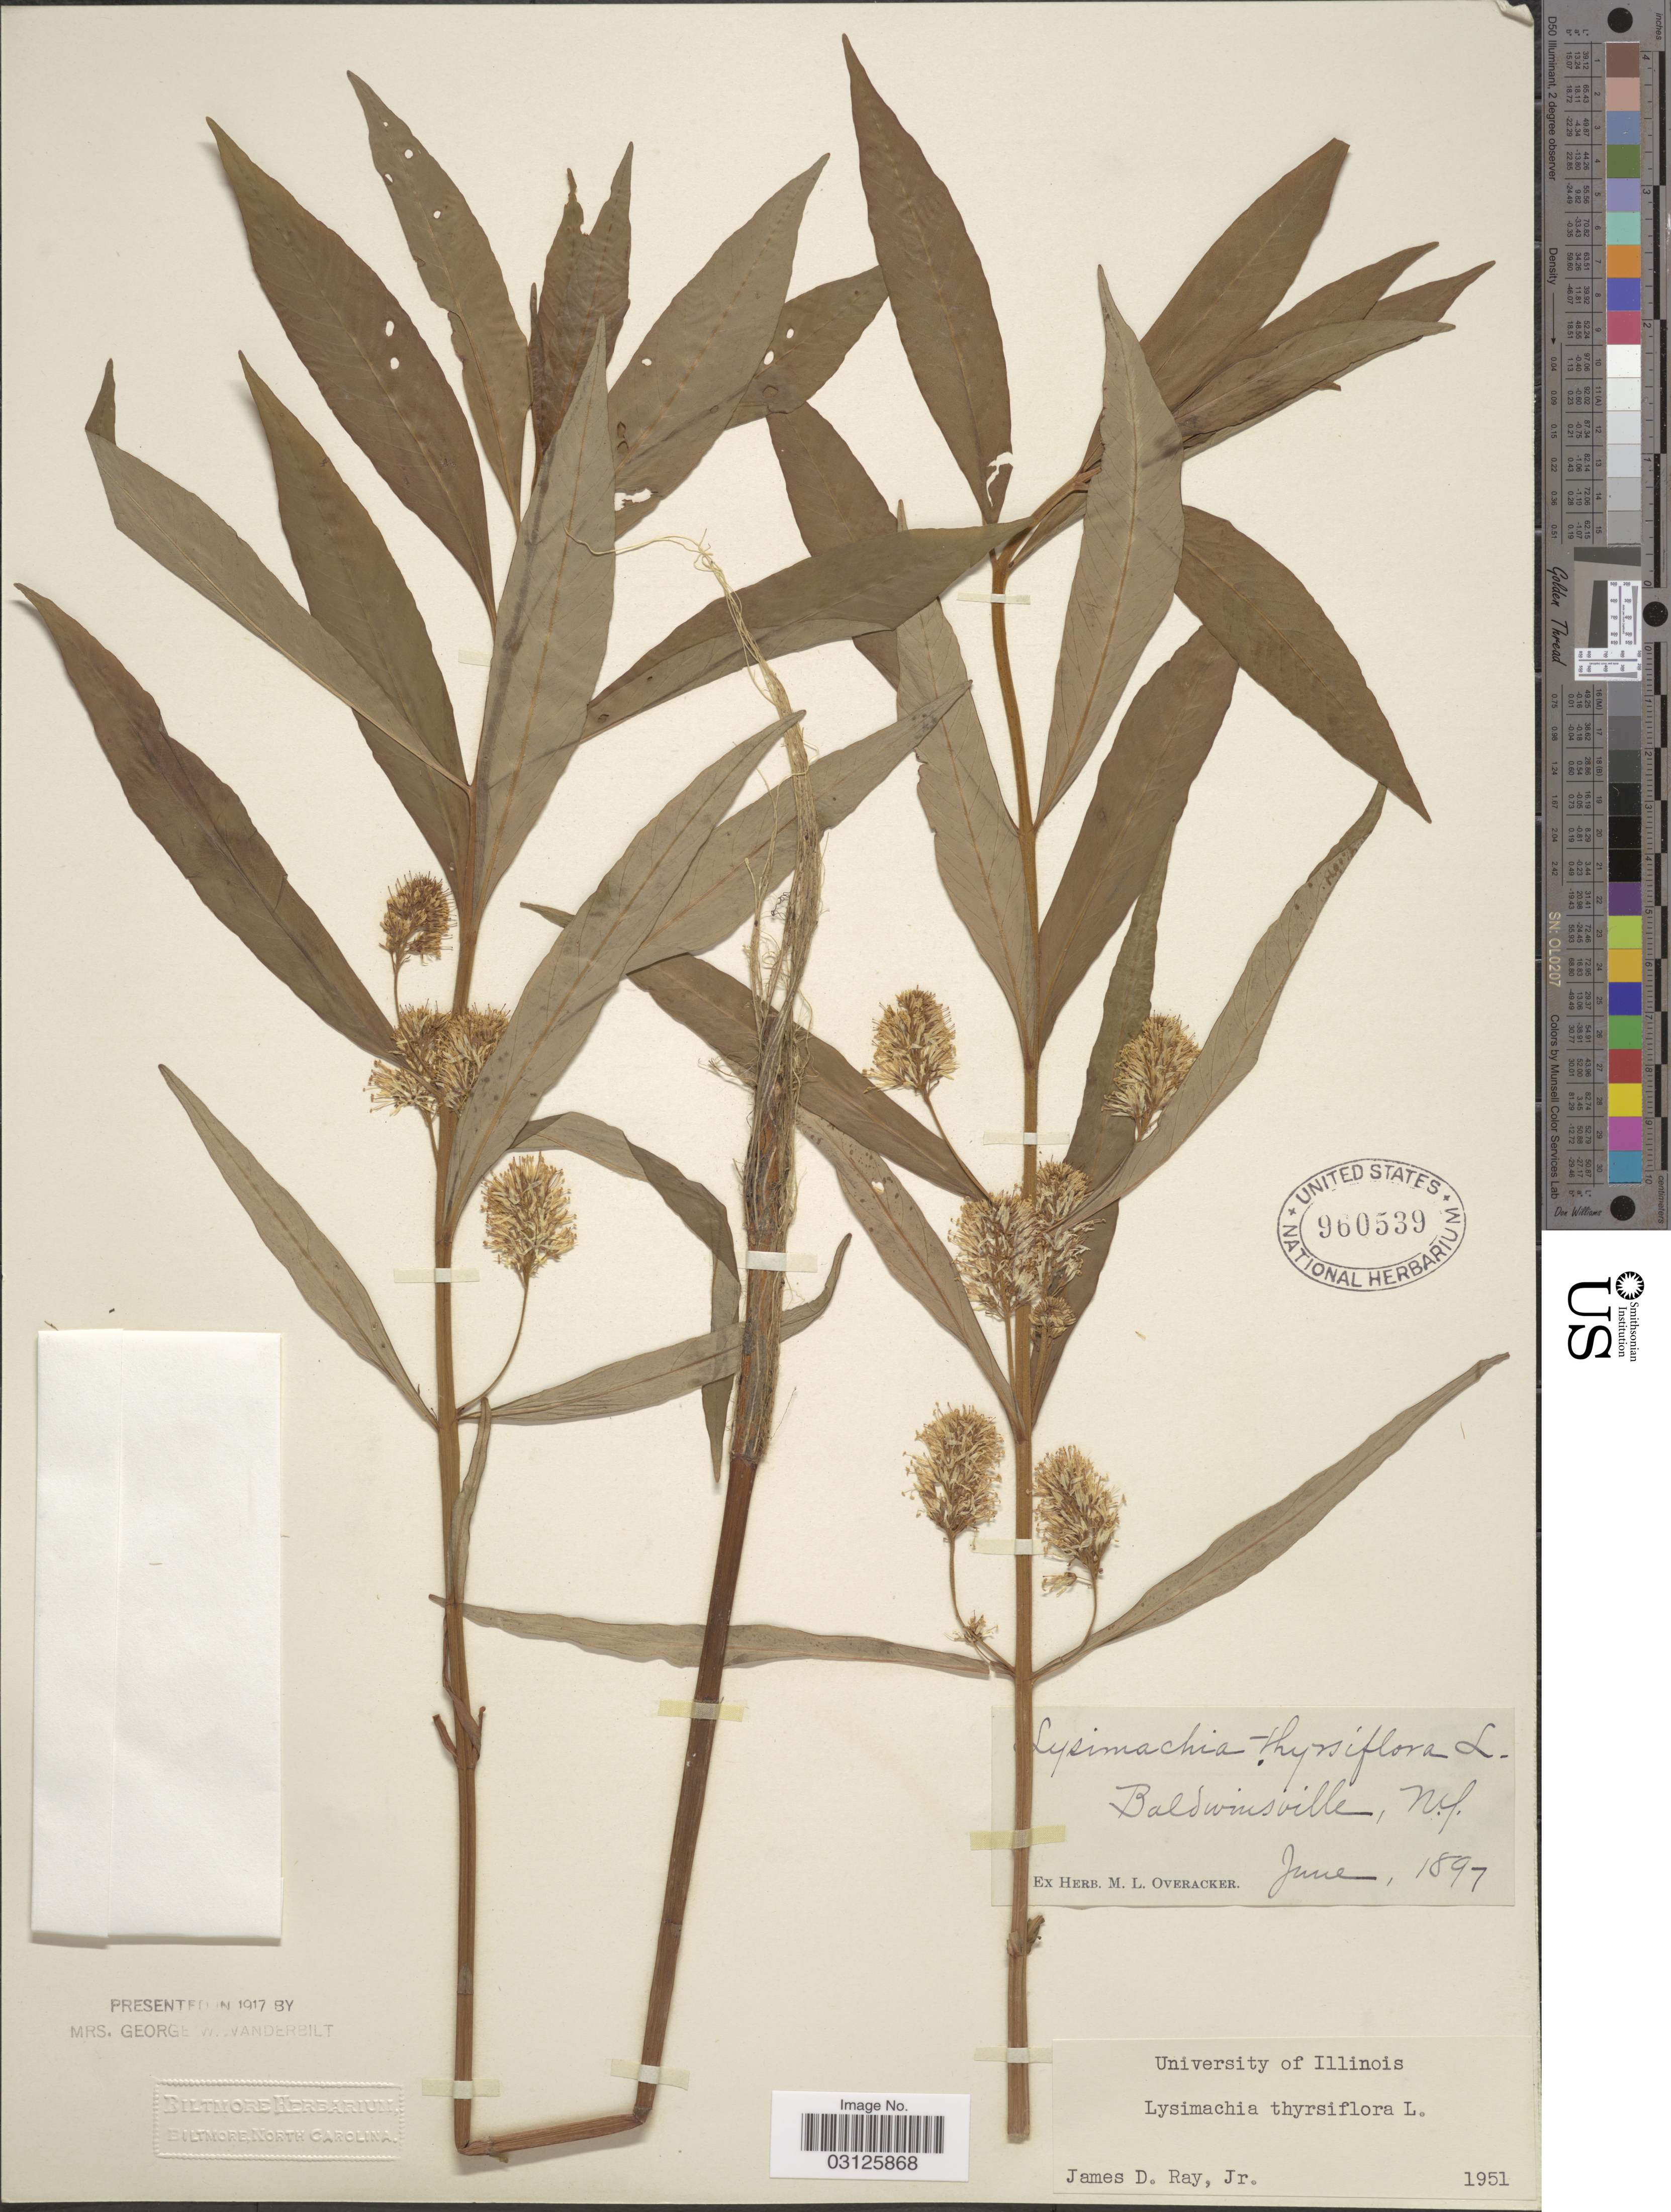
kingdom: Plantae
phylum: Tracheophyta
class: Magnoliopsida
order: Ericales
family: Primulaceae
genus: Lysimachia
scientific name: Lysimachia thyrsiflora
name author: L.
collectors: ex herb. M. L. Overacker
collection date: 1897-06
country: United States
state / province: New York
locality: Baldwinsville, N. Y.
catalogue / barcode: US 960539